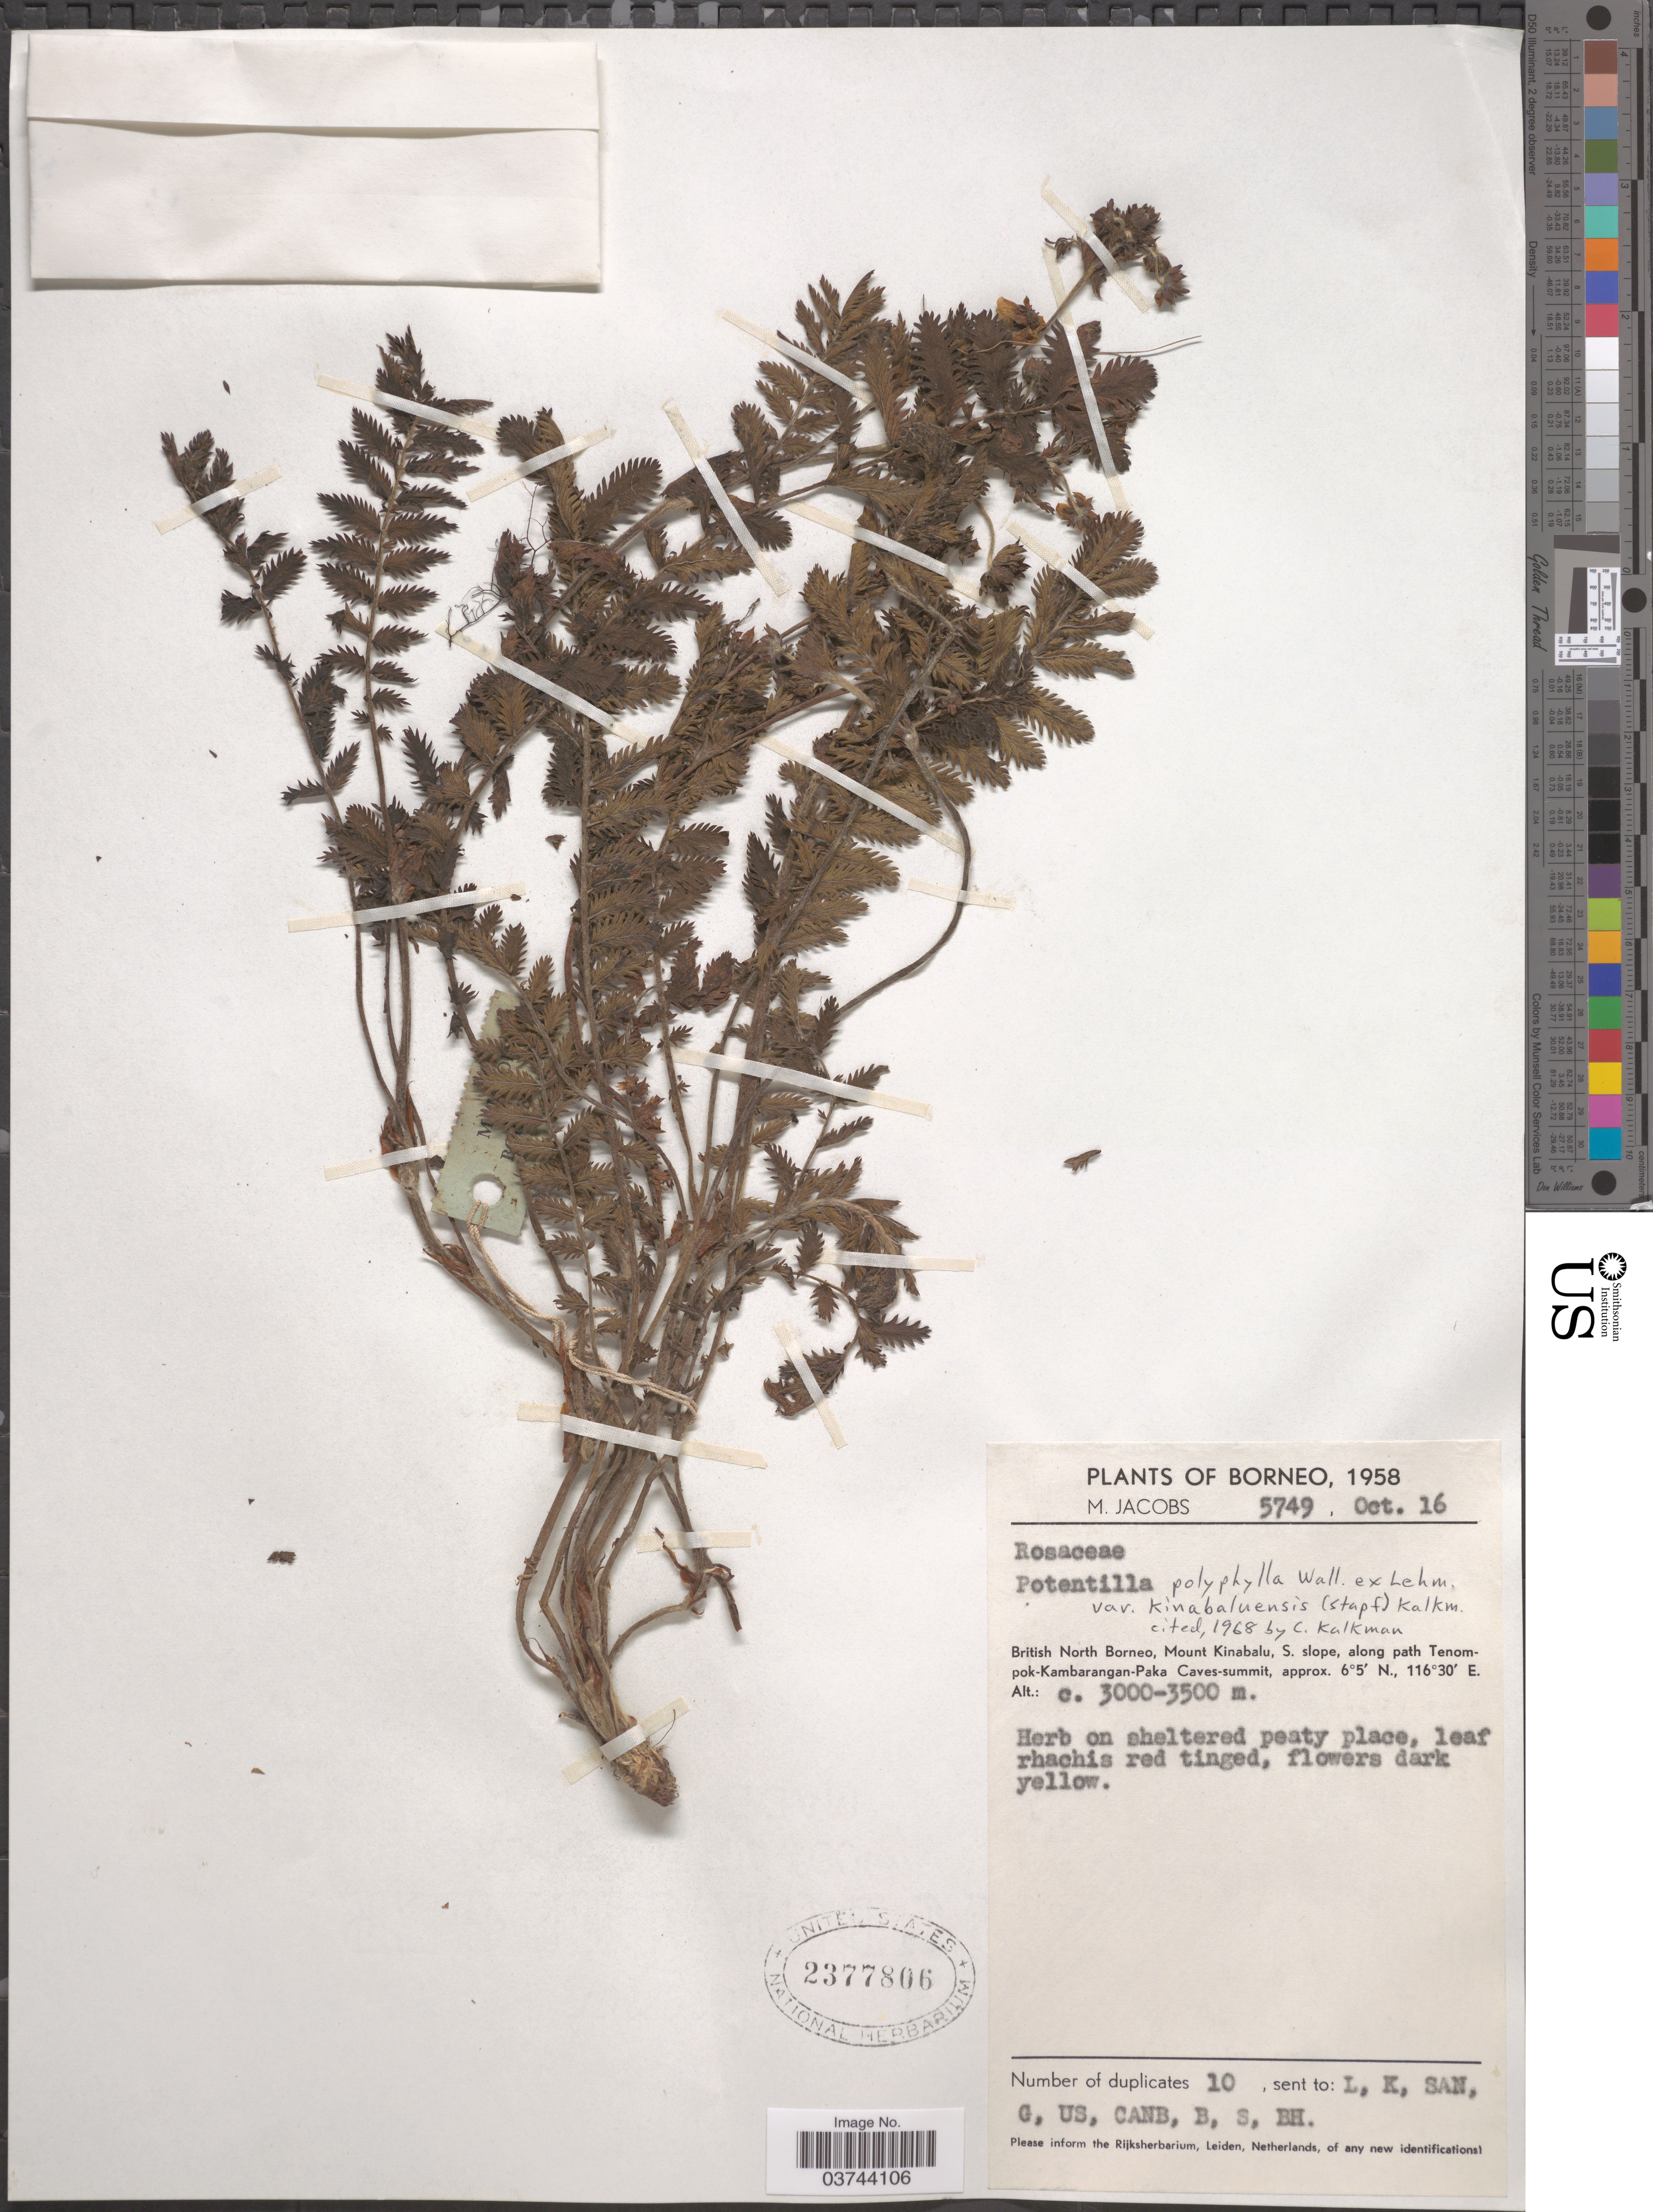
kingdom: Plantae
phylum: Tracheophyta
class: Magnoliopsida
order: Rosales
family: Rosaceae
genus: Potentilla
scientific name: Potentilla polyphylla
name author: Wall. ex Lehm.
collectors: M. Jacobs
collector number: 5749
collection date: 1958-10-16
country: Malaysia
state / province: Sabah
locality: Borneo. British North Borneo, Mount Kinabalu, S. slope, along path Tenompok-Kambarangan-Paka Caves-summit.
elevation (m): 3000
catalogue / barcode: US 2377806